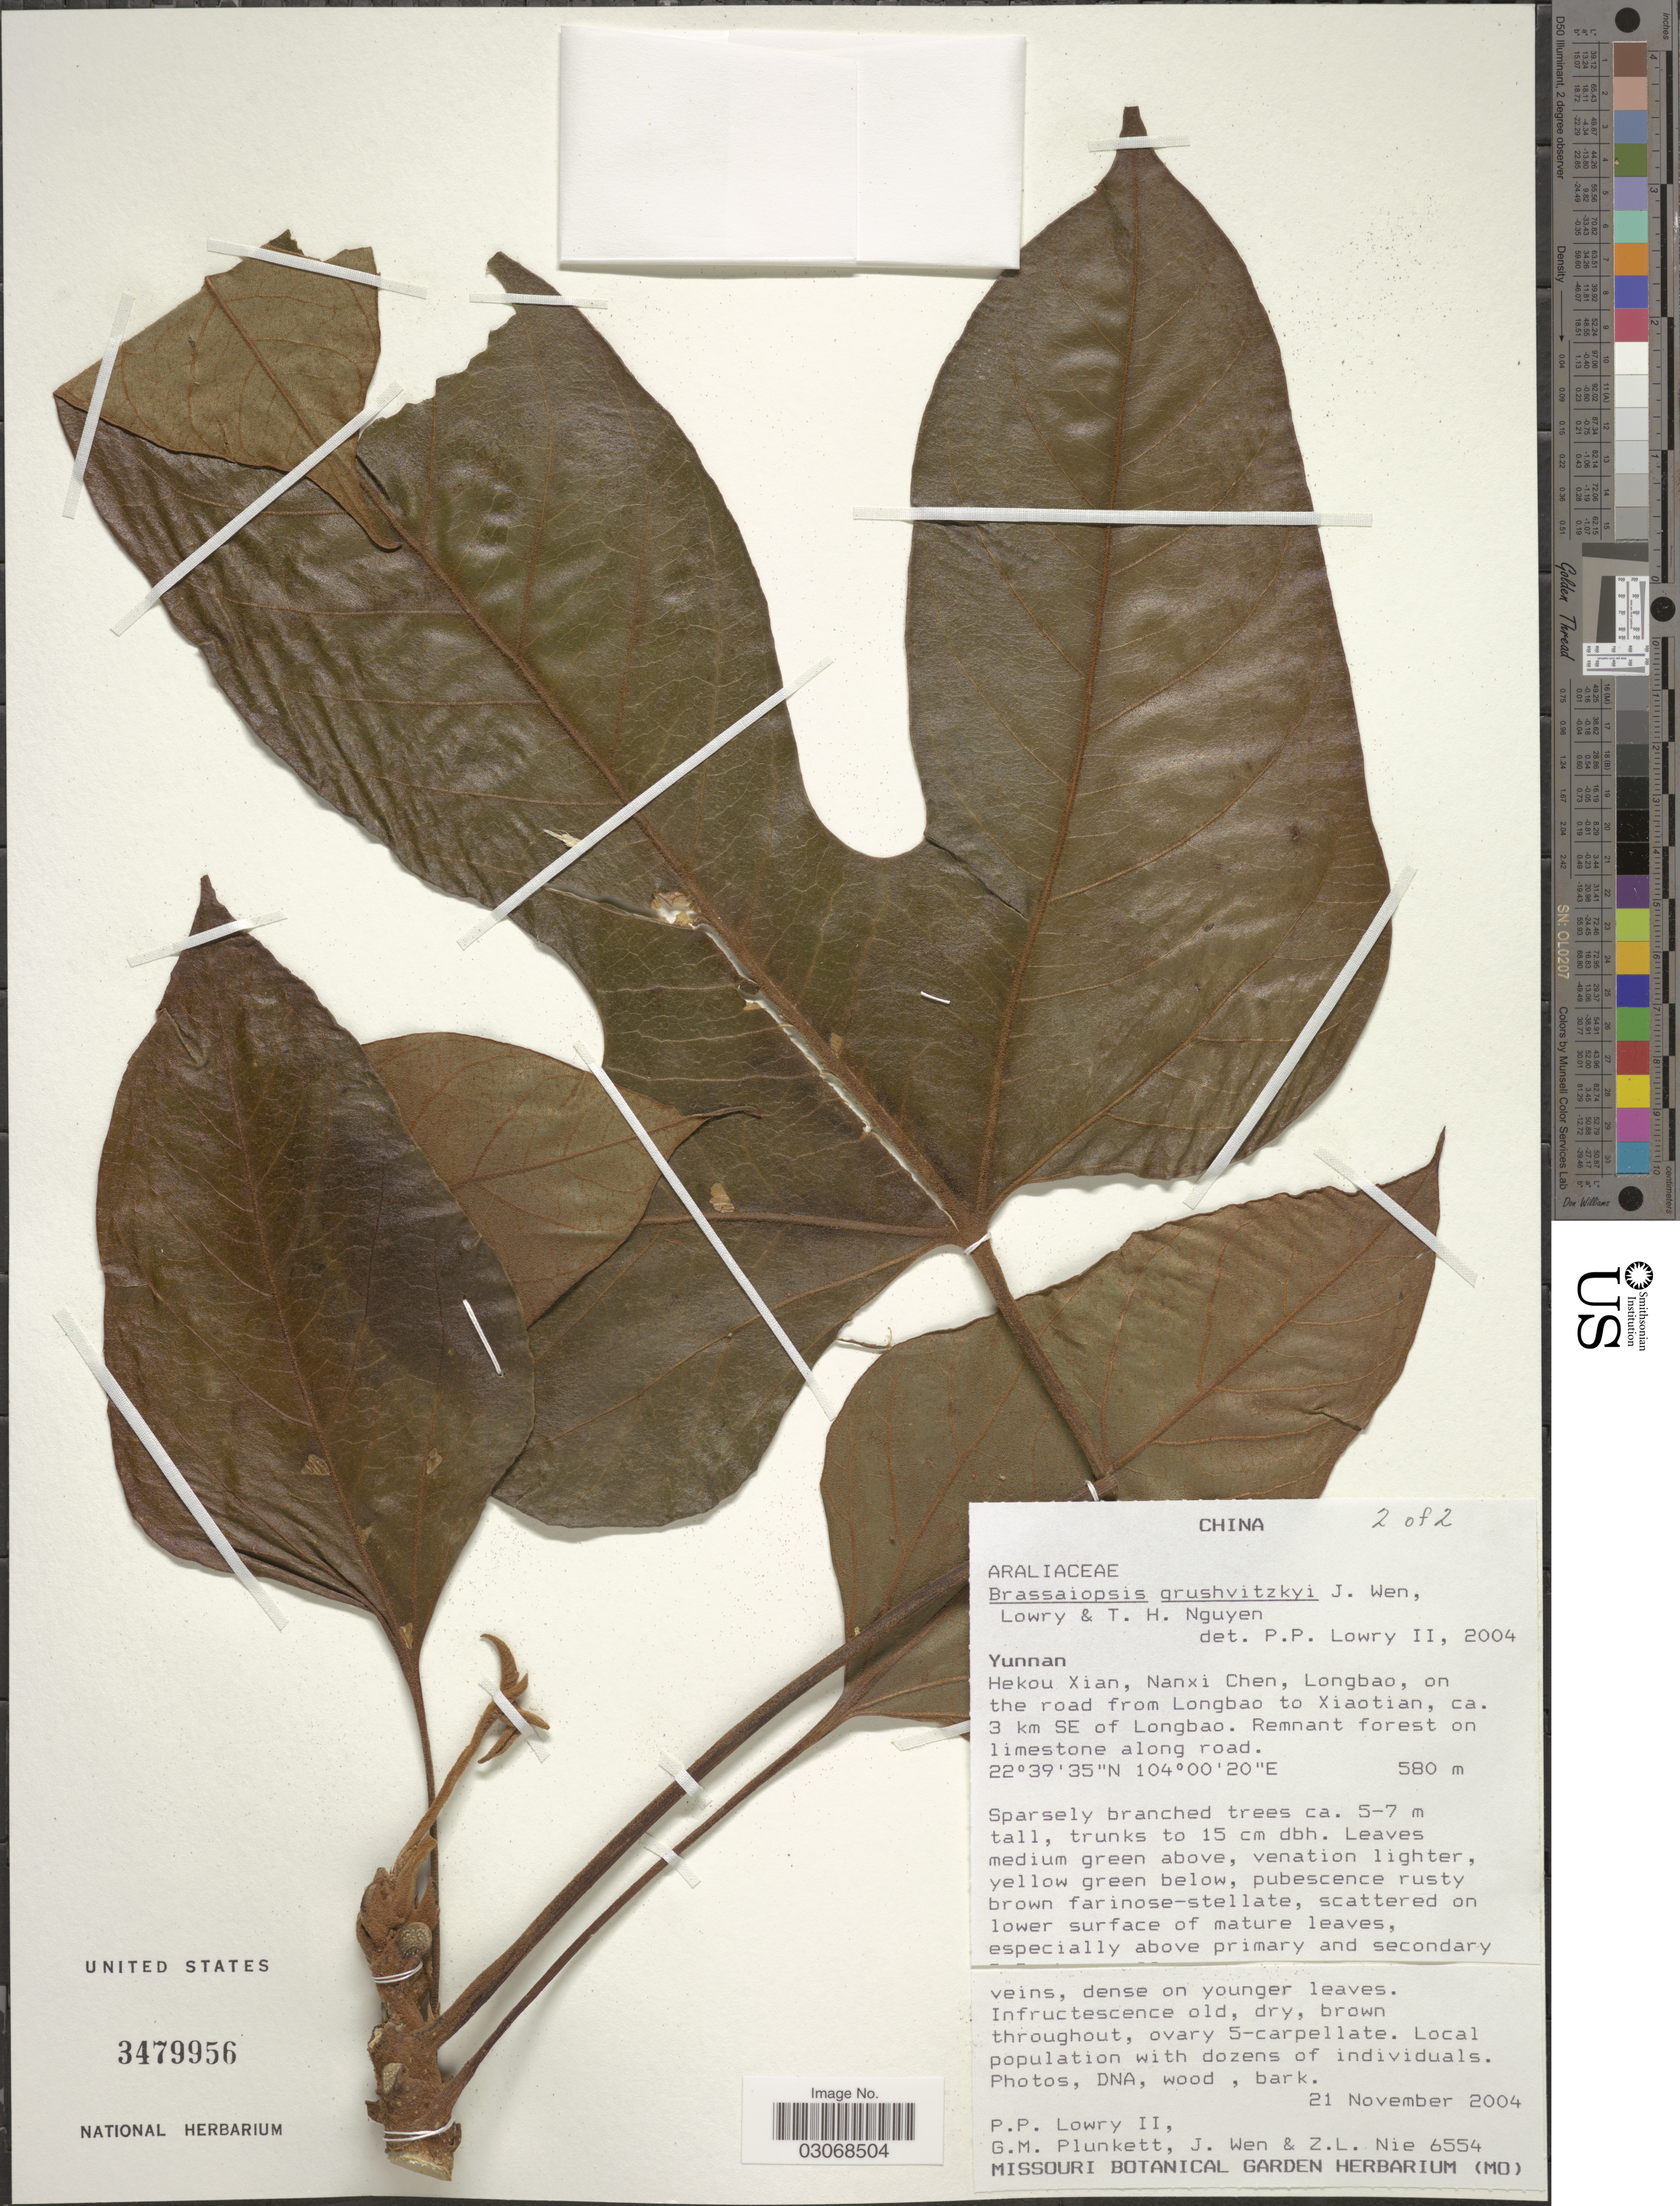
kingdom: Plantae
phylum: Tracheophyta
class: Magnoliopsida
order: Apiales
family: Araliaceae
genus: Brassaiopsis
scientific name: Brassaiopsis grushvitzkyi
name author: J. Wen et al.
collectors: P. P. Lowry, G. M. Plunkett, J. Wen & Z. Nie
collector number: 6554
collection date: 2004-11-21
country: China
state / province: Yunnan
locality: Hekou Xian, Nanxi Chen, Longbao, on the road from Longbao to Xiaotian, ca. 3 km SE of Longbao.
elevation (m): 580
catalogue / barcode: US 3479956